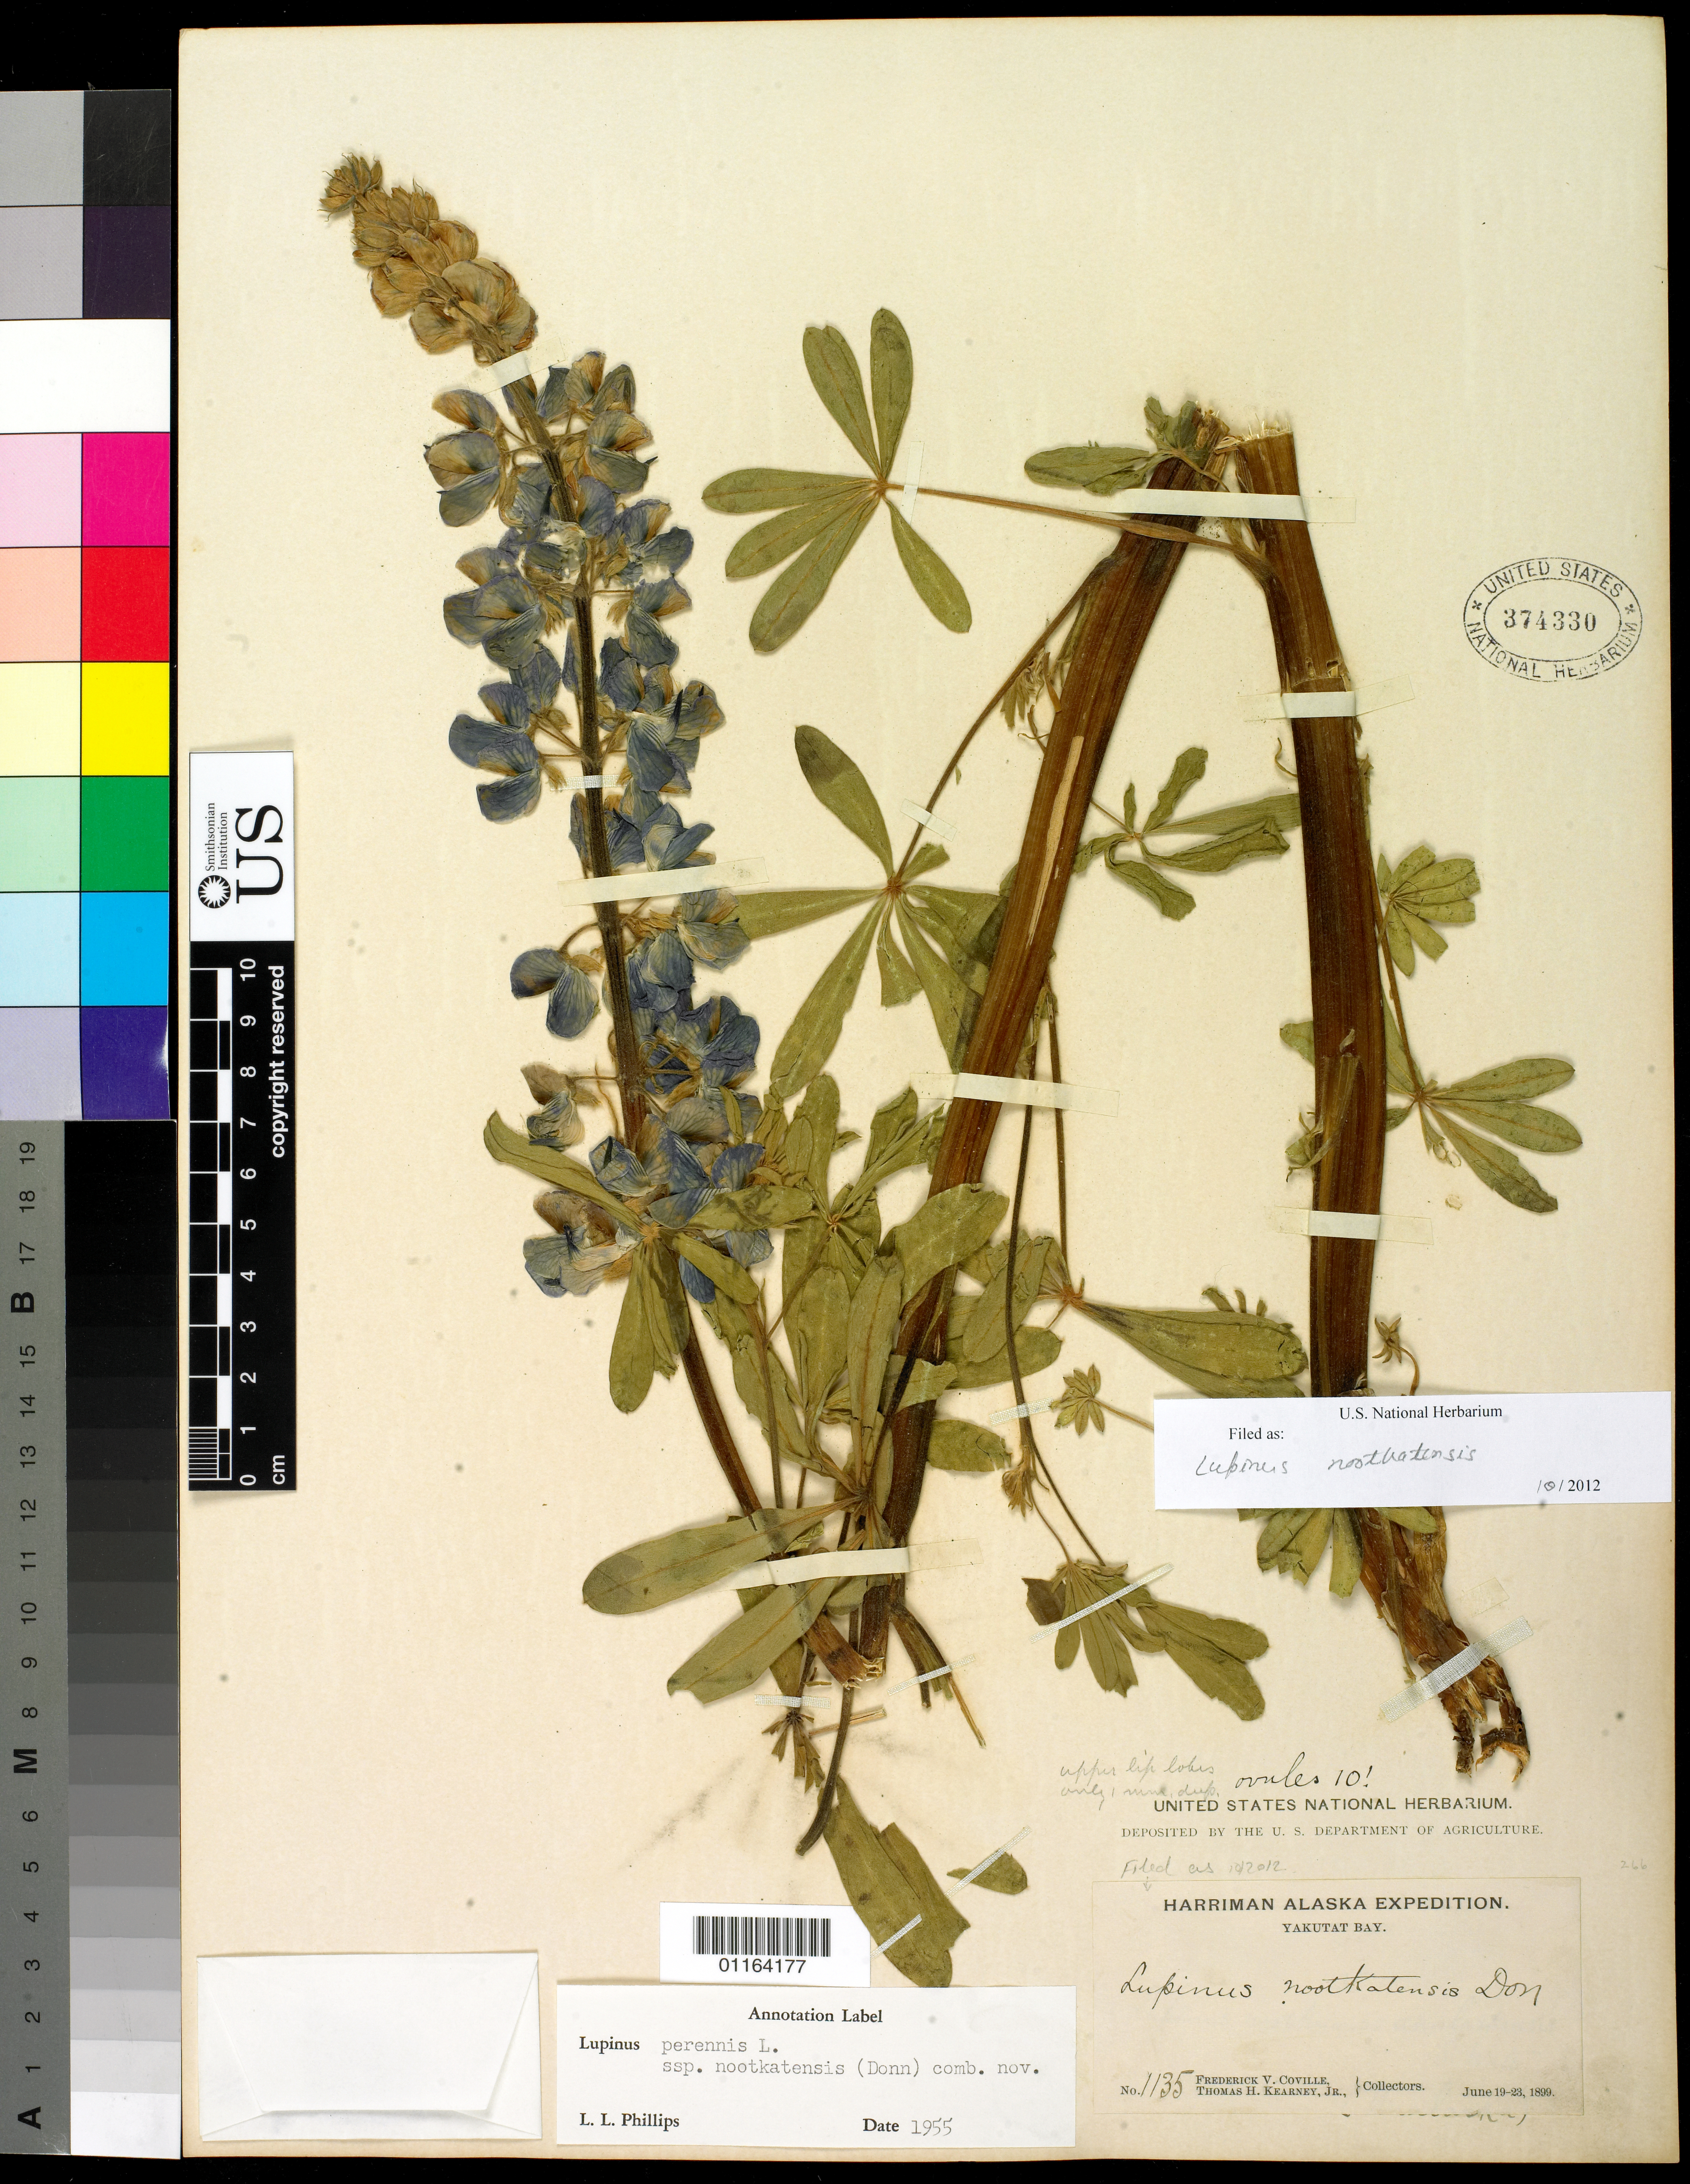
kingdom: Plantae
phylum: Tracheophyta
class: Magnoliopsida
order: Fabales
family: Fabaceae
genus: Lupinus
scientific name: Lupinus nootkatensis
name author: Donn ex Sims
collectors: F. V. Coville & T. H. Kearney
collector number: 1135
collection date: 1899-06-19/1899-06-23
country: United States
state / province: Alaska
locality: Yakutat Bay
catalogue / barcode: US 374330